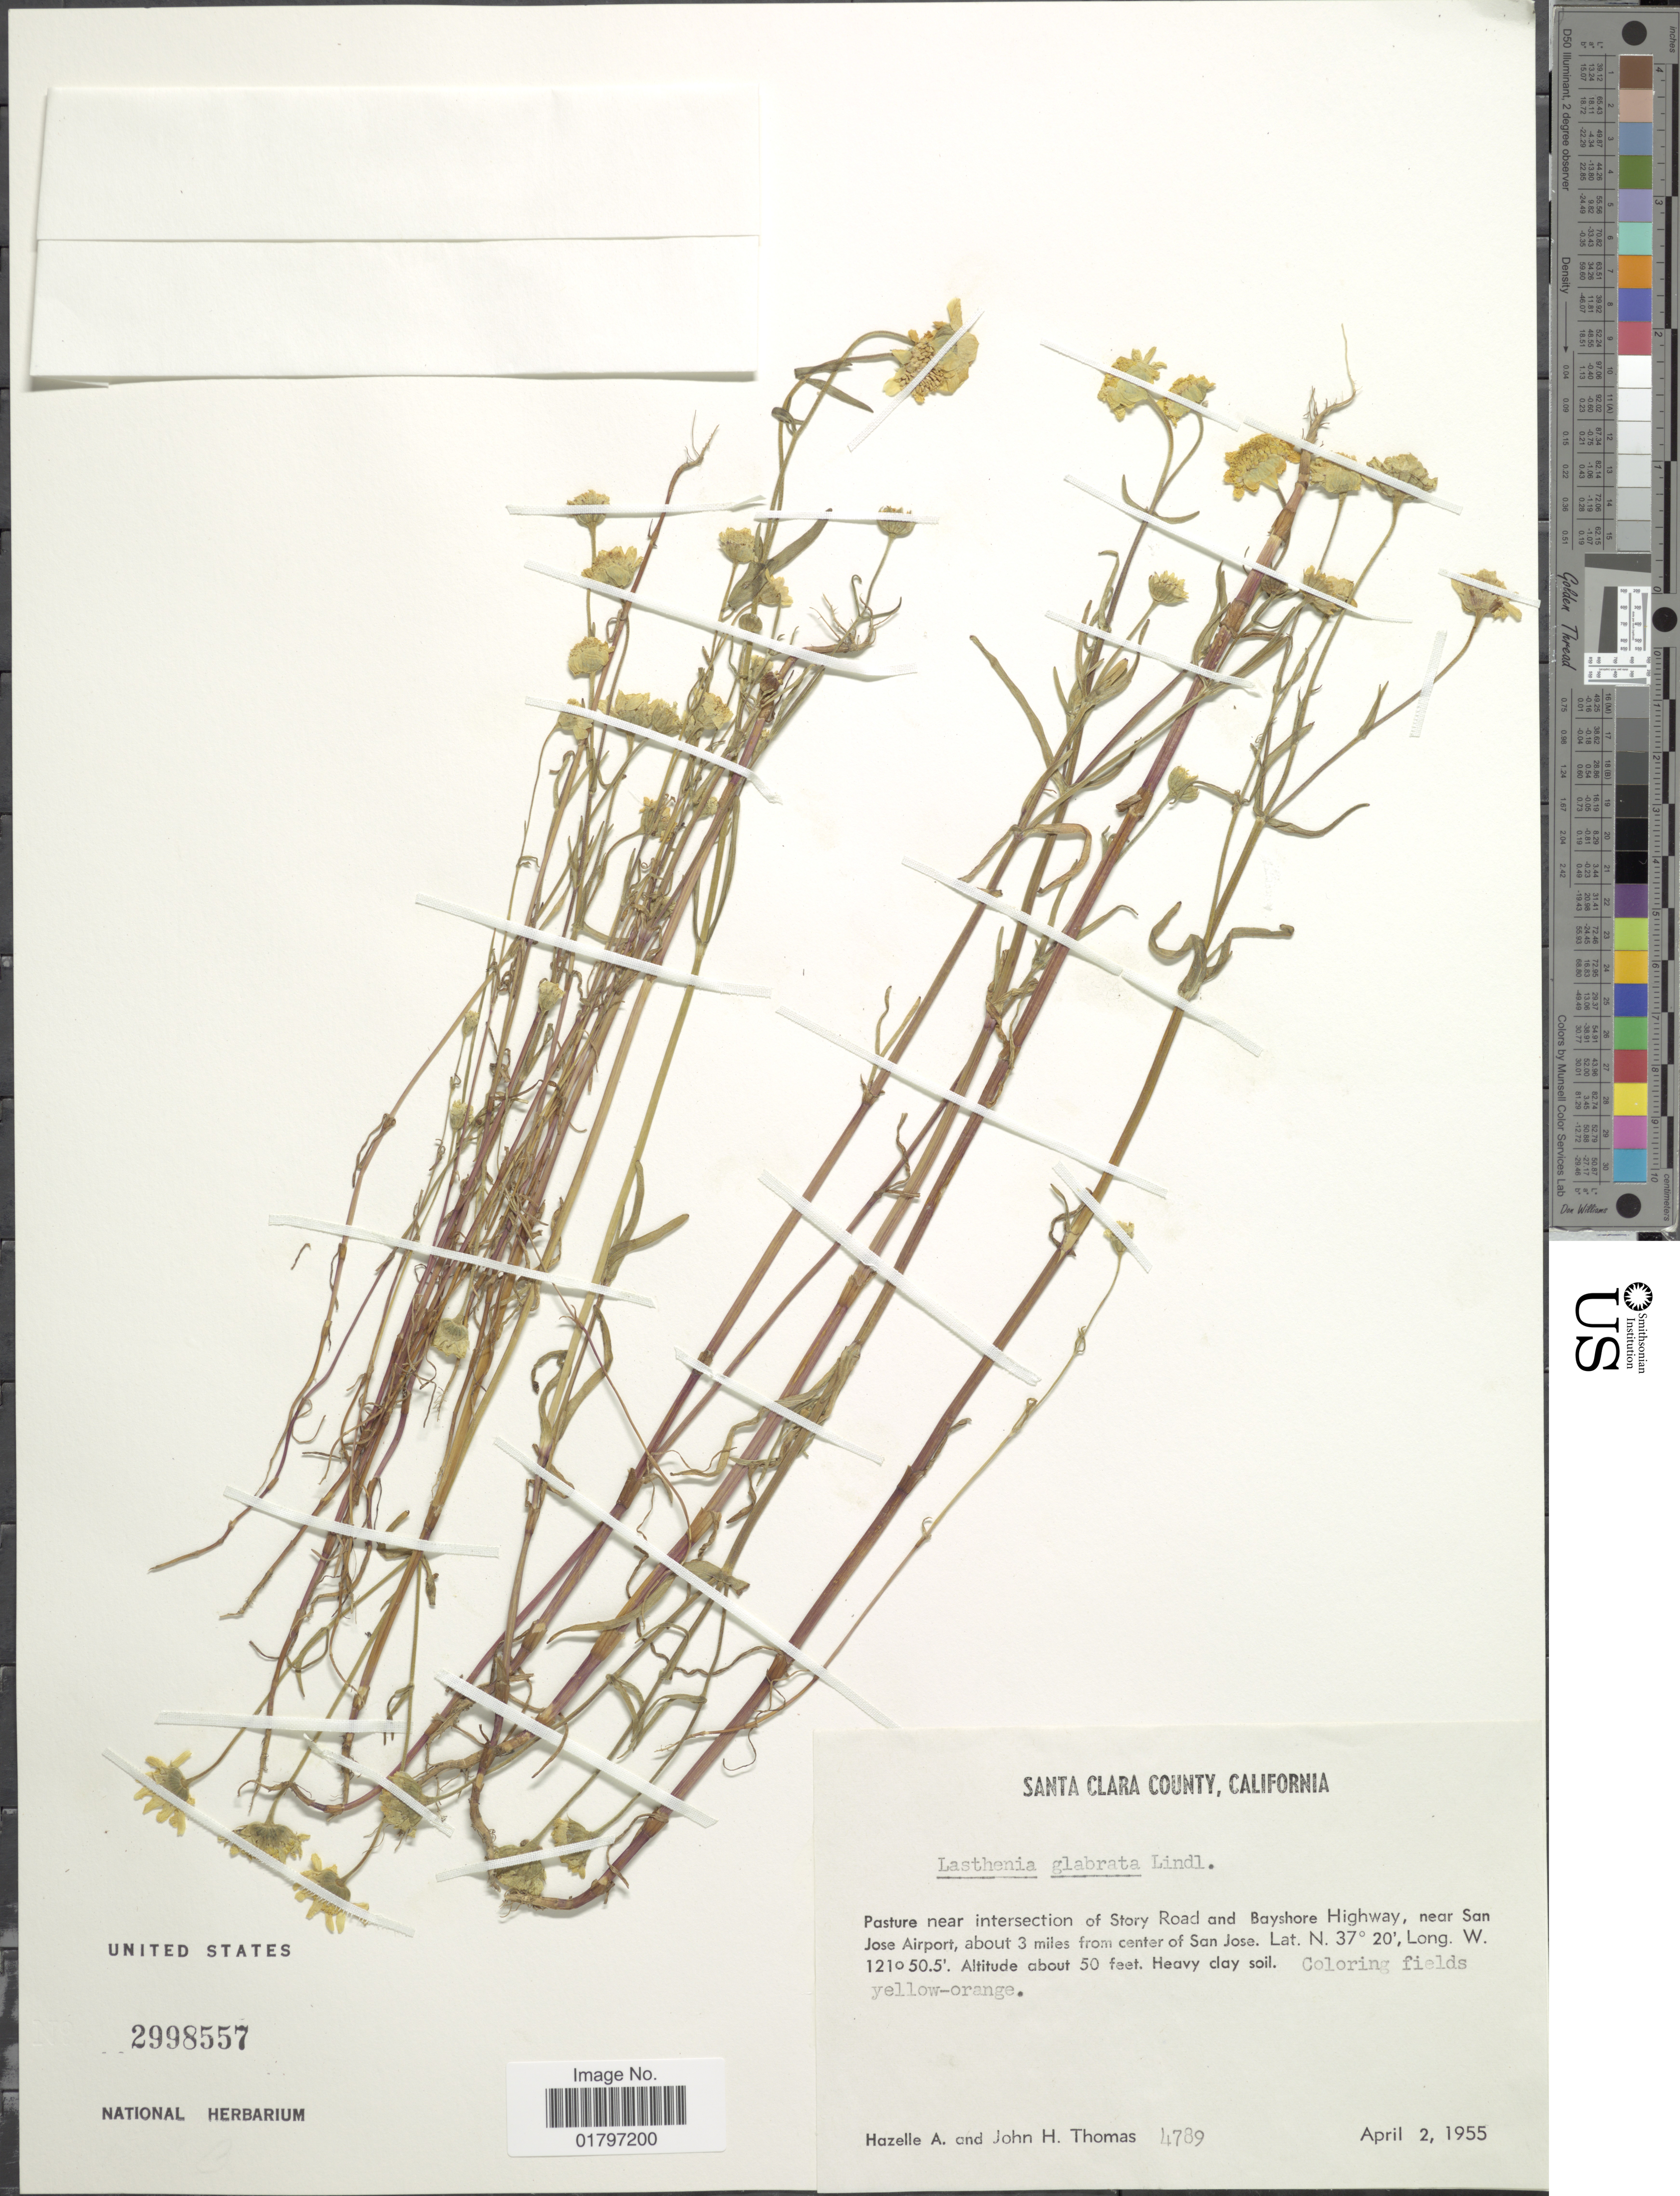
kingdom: Plantae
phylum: Tracheophyta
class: Magnoliopsida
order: Asterales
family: Asteraceae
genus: Lasthenia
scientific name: Lasthenia glabrata subsp. glabrata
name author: Lindl.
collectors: H. Thomas & J. H. Thomas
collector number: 4789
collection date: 1955-04-02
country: United States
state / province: California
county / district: Santa Clara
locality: Santa Clara County. Pasture near intersection of Story Road and Bayshore Highway, near San Jose Airport, about 3 miles from center of San Jose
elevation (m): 15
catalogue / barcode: US 2998557